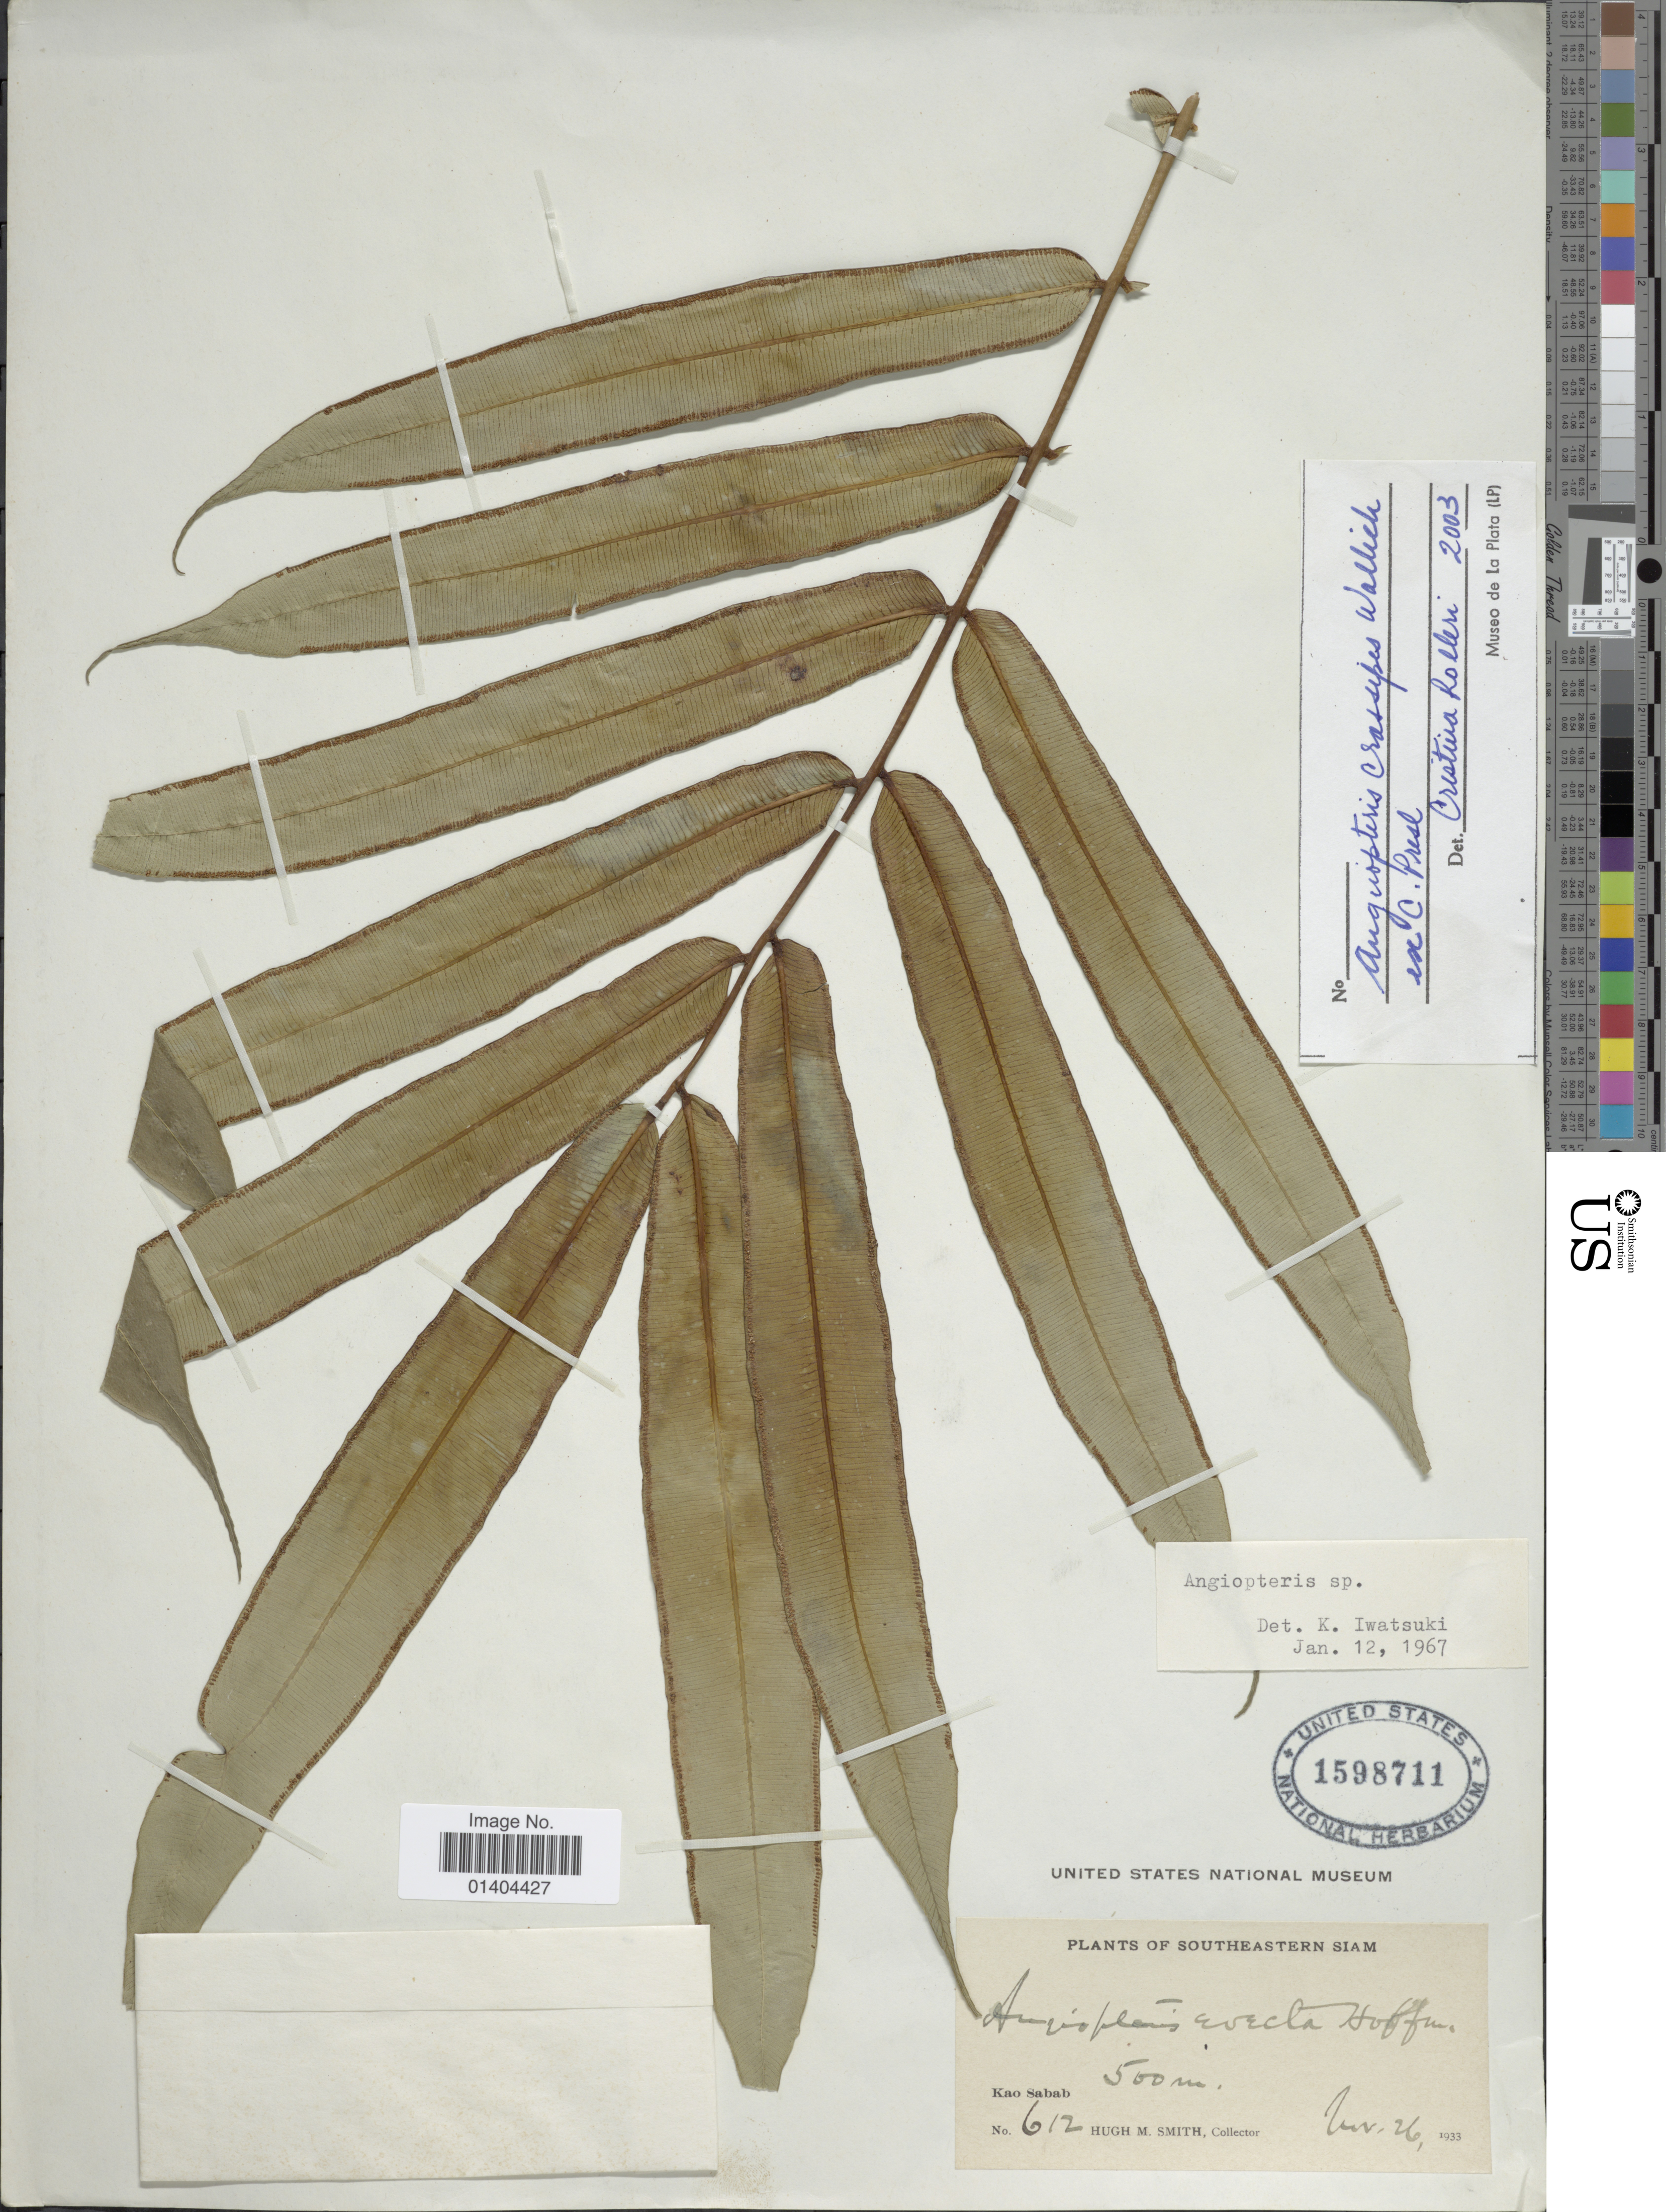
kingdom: Plantae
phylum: Tracheophyta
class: Polypodiopsida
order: Marattiales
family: Marattiaceae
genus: Angiopteris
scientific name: Angiopteris crassipes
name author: Wall. ex C. Presl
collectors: H. M. Smith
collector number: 612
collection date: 1933-11-26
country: Thailand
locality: Southeastern, Siam, Kao Sabab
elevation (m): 500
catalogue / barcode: US 1598711